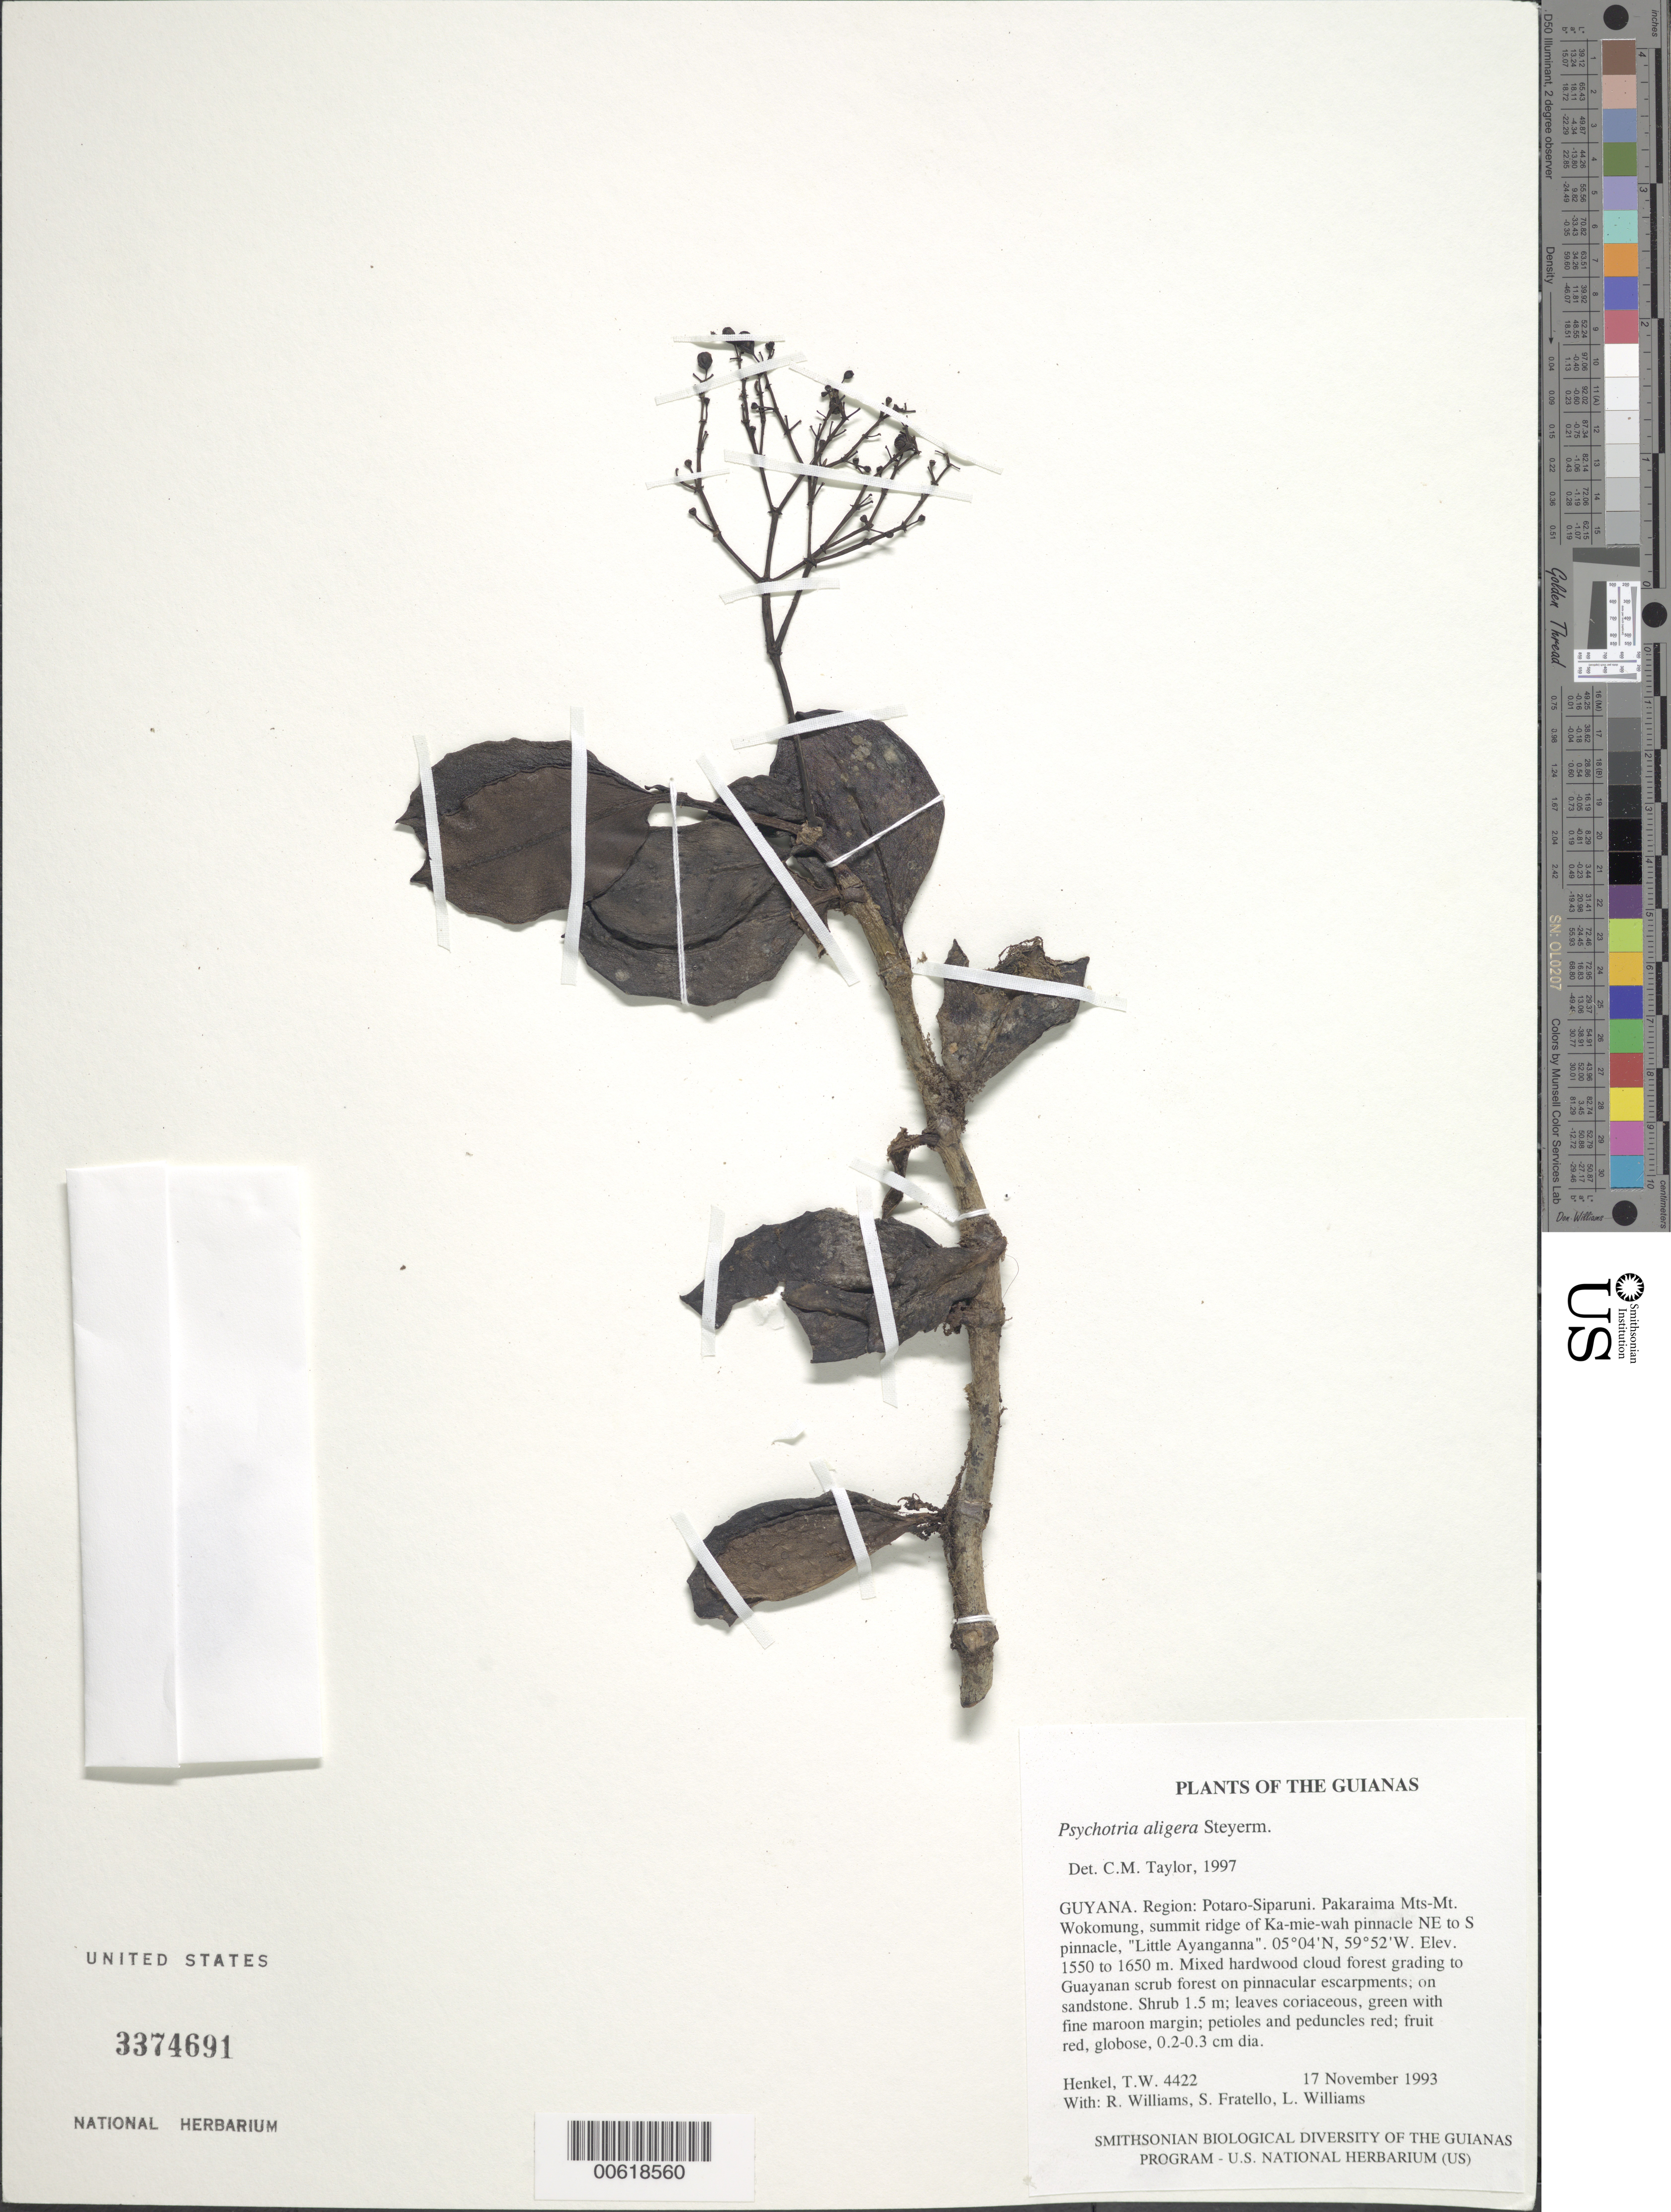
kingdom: Plantae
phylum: Tracheophyta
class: Magnoliopsida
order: Gentianales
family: Rubiaceae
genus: Psychotria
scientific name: Psychotria aligera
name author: Steyerm.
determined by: Taylor, Charlotte M.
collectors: T. Henkel, R. Williams, S. Fratello & L. Williams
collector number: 4422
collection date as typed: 17 November 1993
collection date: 1993-11-17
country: Guyana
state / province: Potaro-Siparuni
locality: Pakaraima Mts-Mt. Wokomung, summit ridge of Ka-mie-wah pinnacle NE to S pinnacle, "Little Ayanganna"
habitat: Mixed hardwood cloud forest grading to Guayanan scrub forest on pinnacular escarpments; on sandstone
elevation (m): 1550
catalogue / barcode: US 3374691